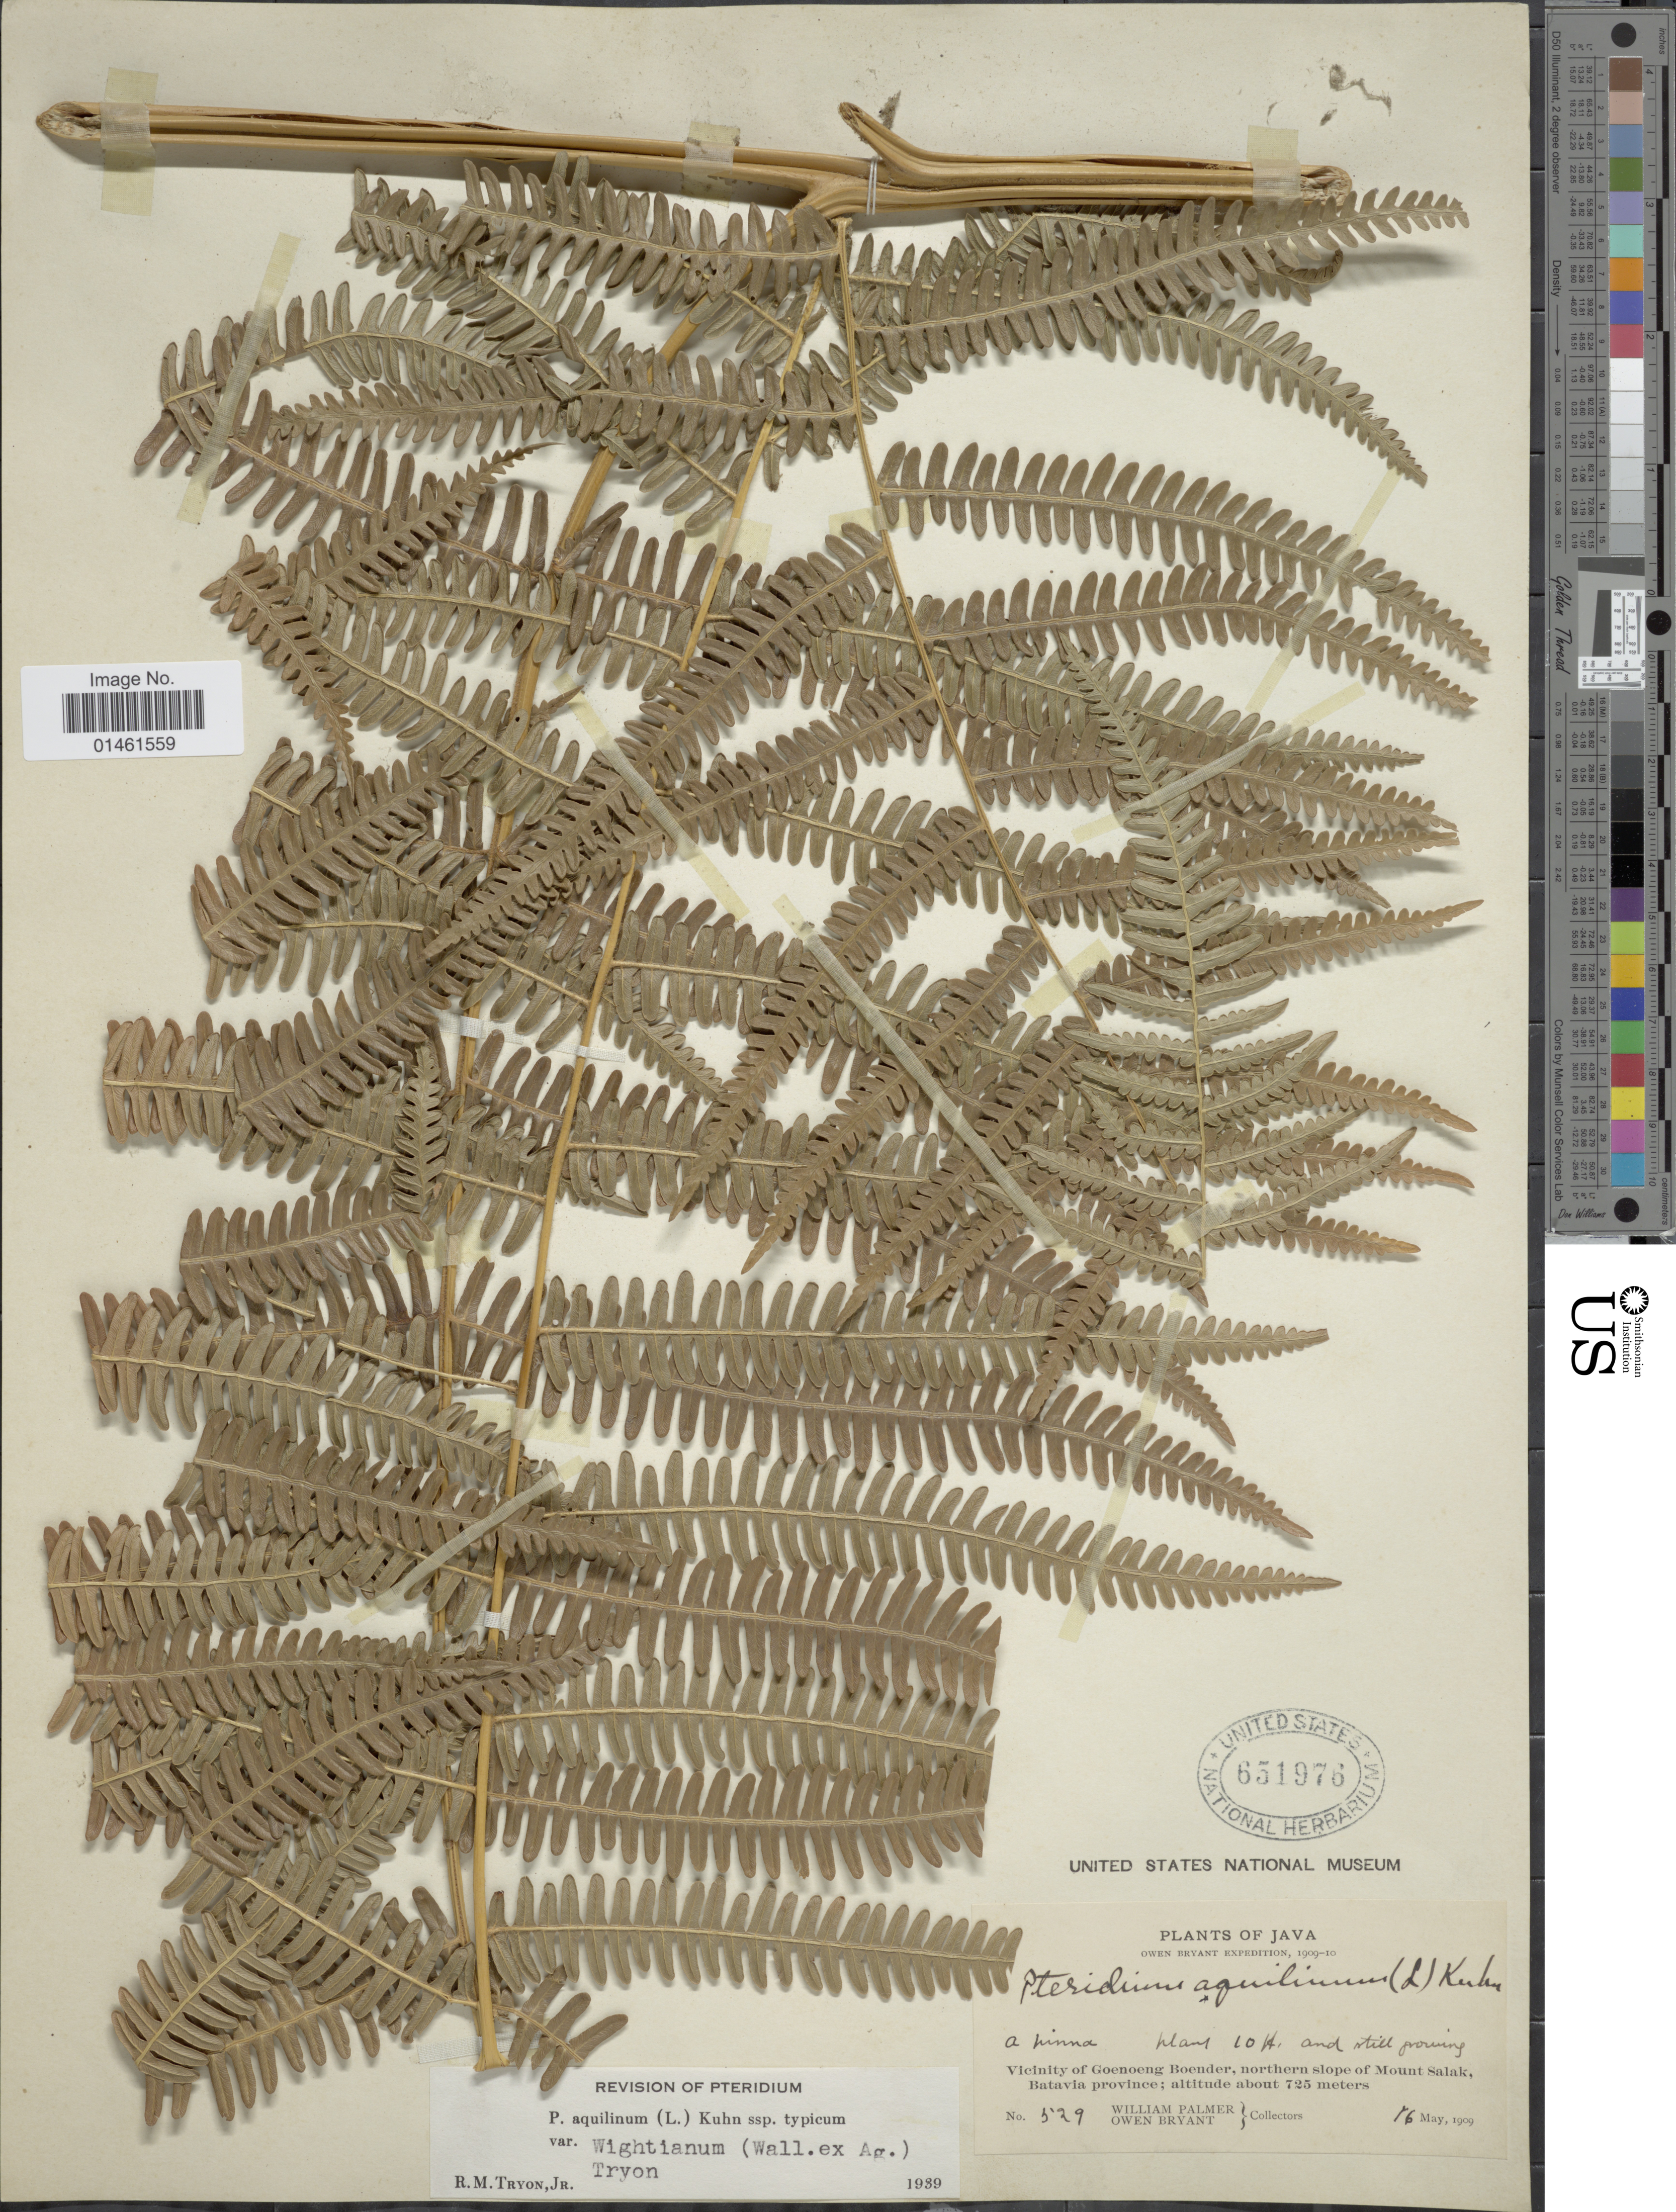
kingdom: Plantae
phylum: Tracheophyta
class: Polypodiopsida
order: Polypodiales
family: Dennstaedtiaceae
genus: Pteridium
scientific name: Pteridium aquilinum var. wightianum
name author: (J. Agardh) R.M. Tryon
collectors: W. Palmer & O. Bryant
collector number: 529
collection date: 1909-05-16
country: Indonesia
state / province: Java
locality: Java, Vicinity of Goenoeng Boender, northern slope of Mount Salak, Batavia province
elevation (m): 725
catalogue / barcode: US 651976